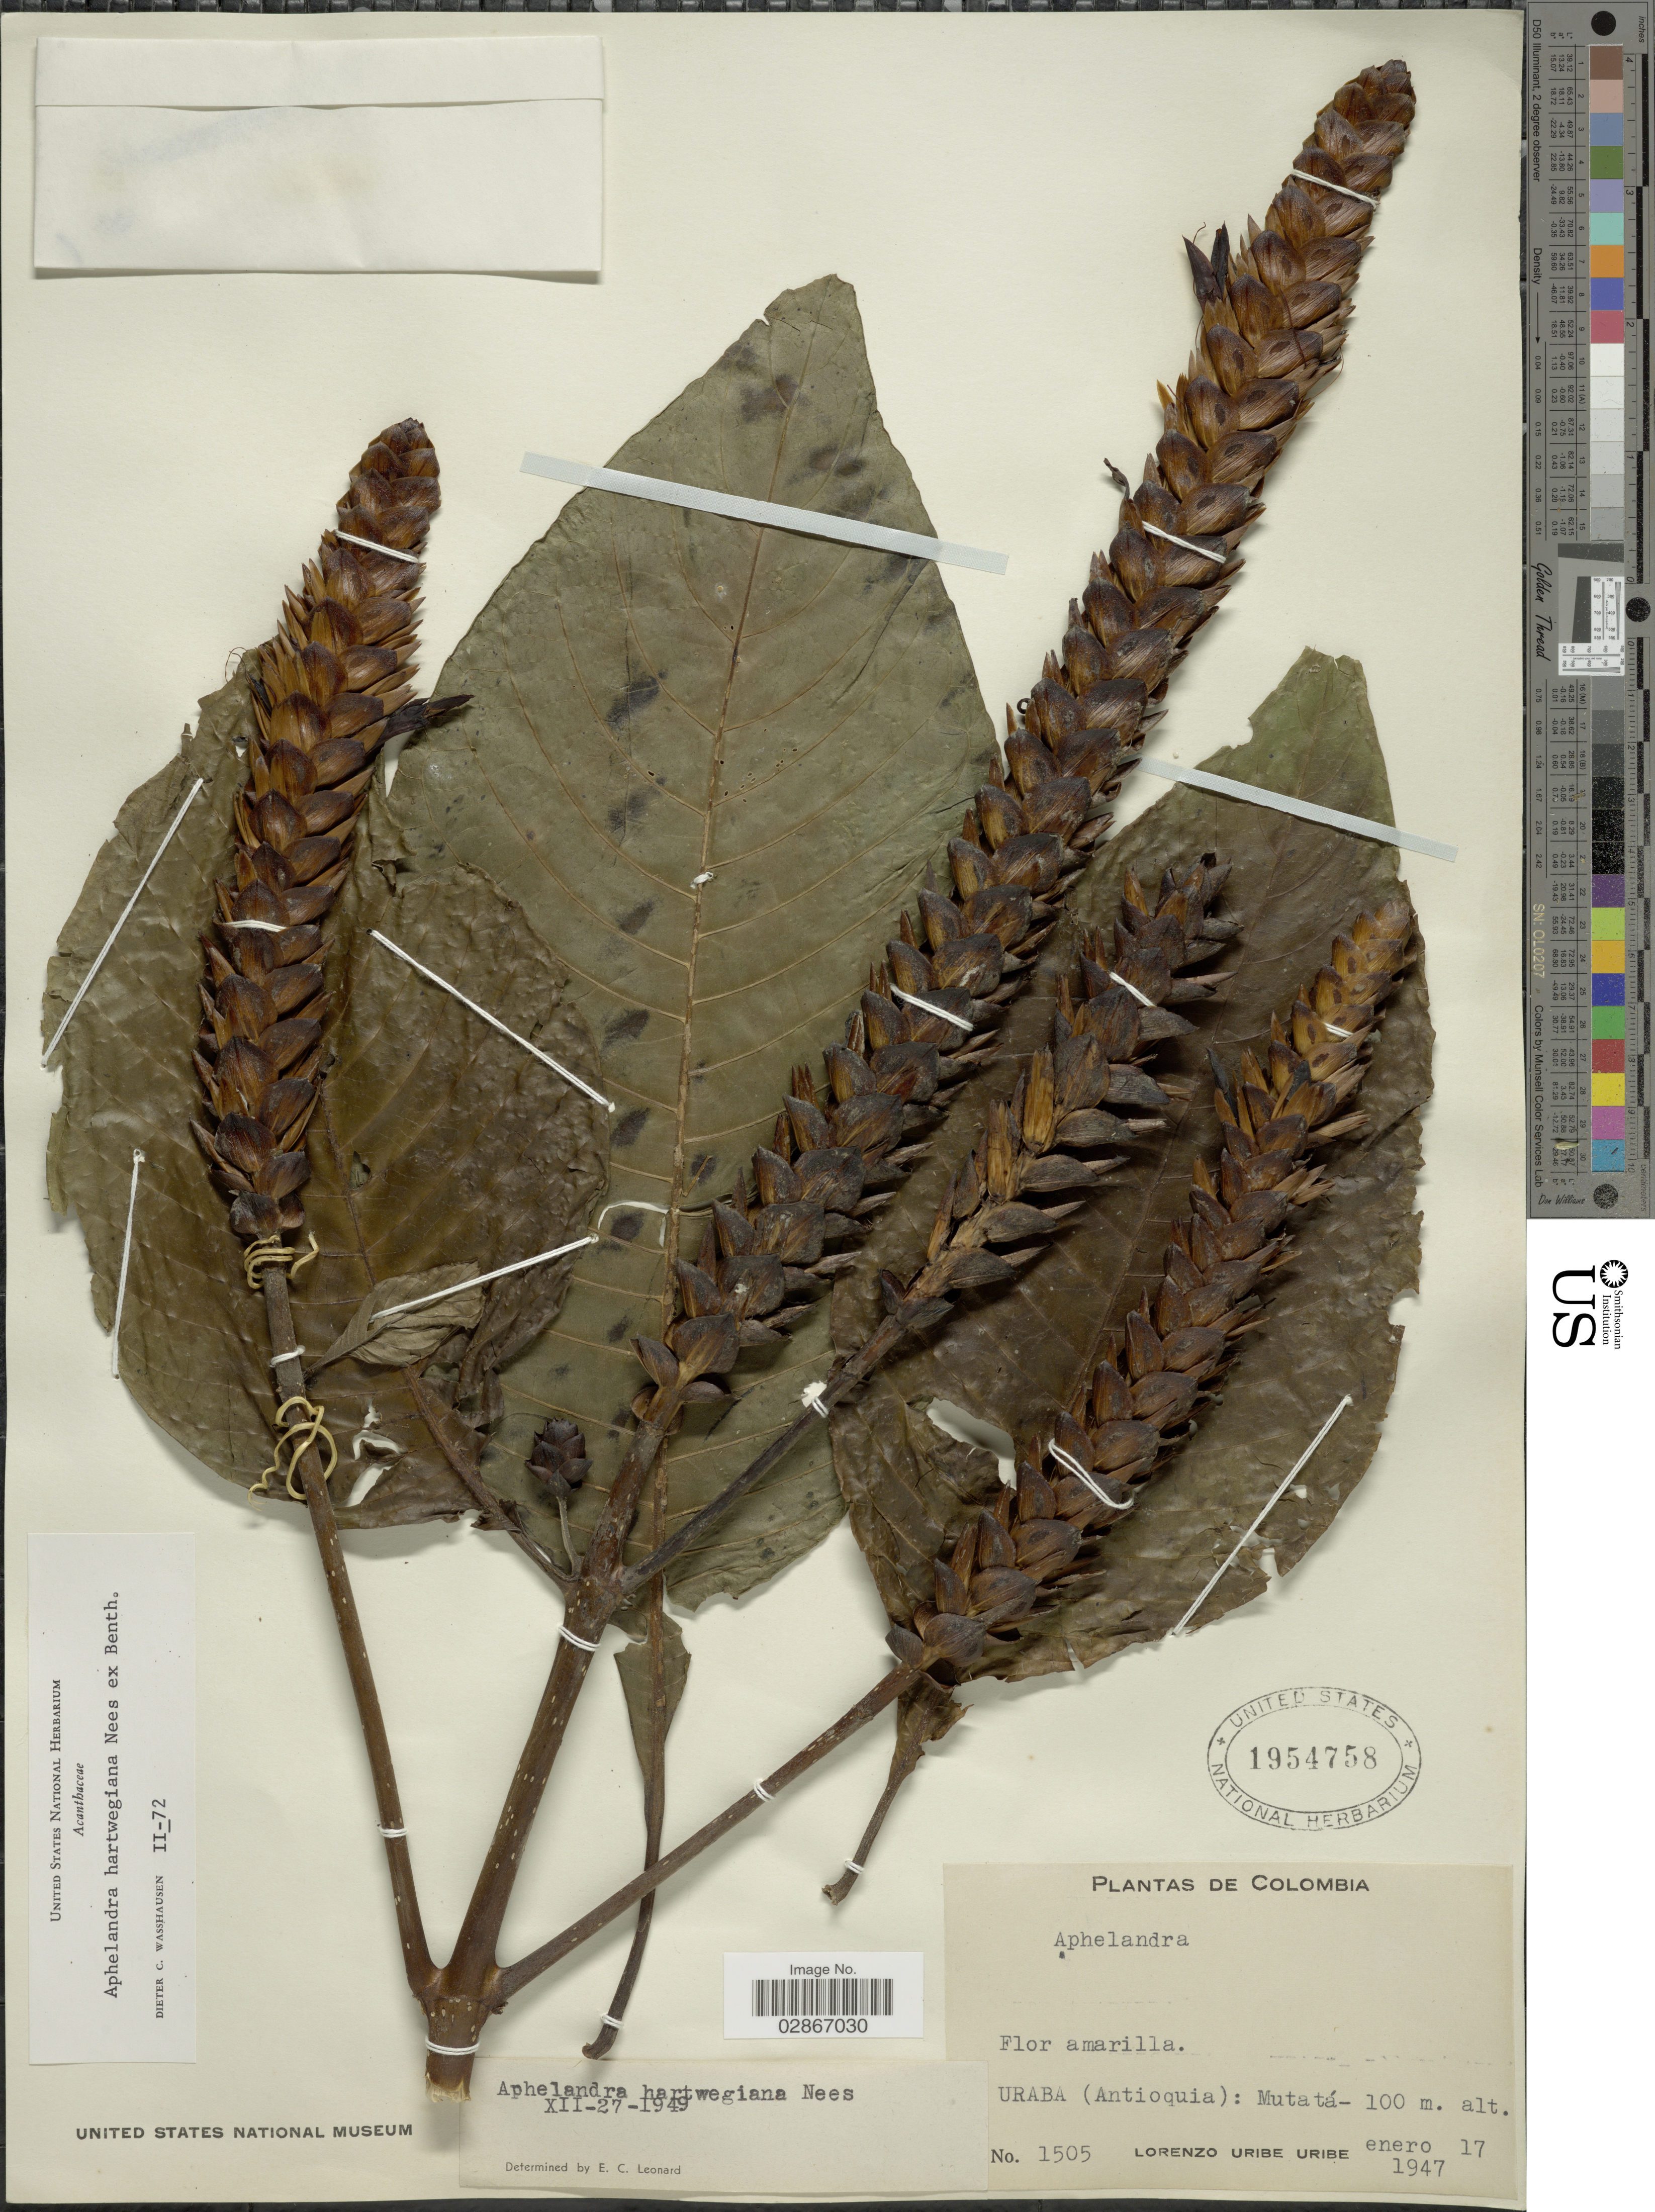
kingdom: Plantae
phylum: Tracheophyta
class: Magnoliopsida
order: Lamiales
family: Acanthaceae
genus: Aphelandra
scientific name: Aphelandra hartwegiana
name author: Nees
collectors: L. Uribe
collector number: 1505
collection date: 1947-01-17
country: Colombia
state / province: Antioquia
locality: Uraba: Mutatá.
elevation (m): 100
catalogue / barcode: US 1954758